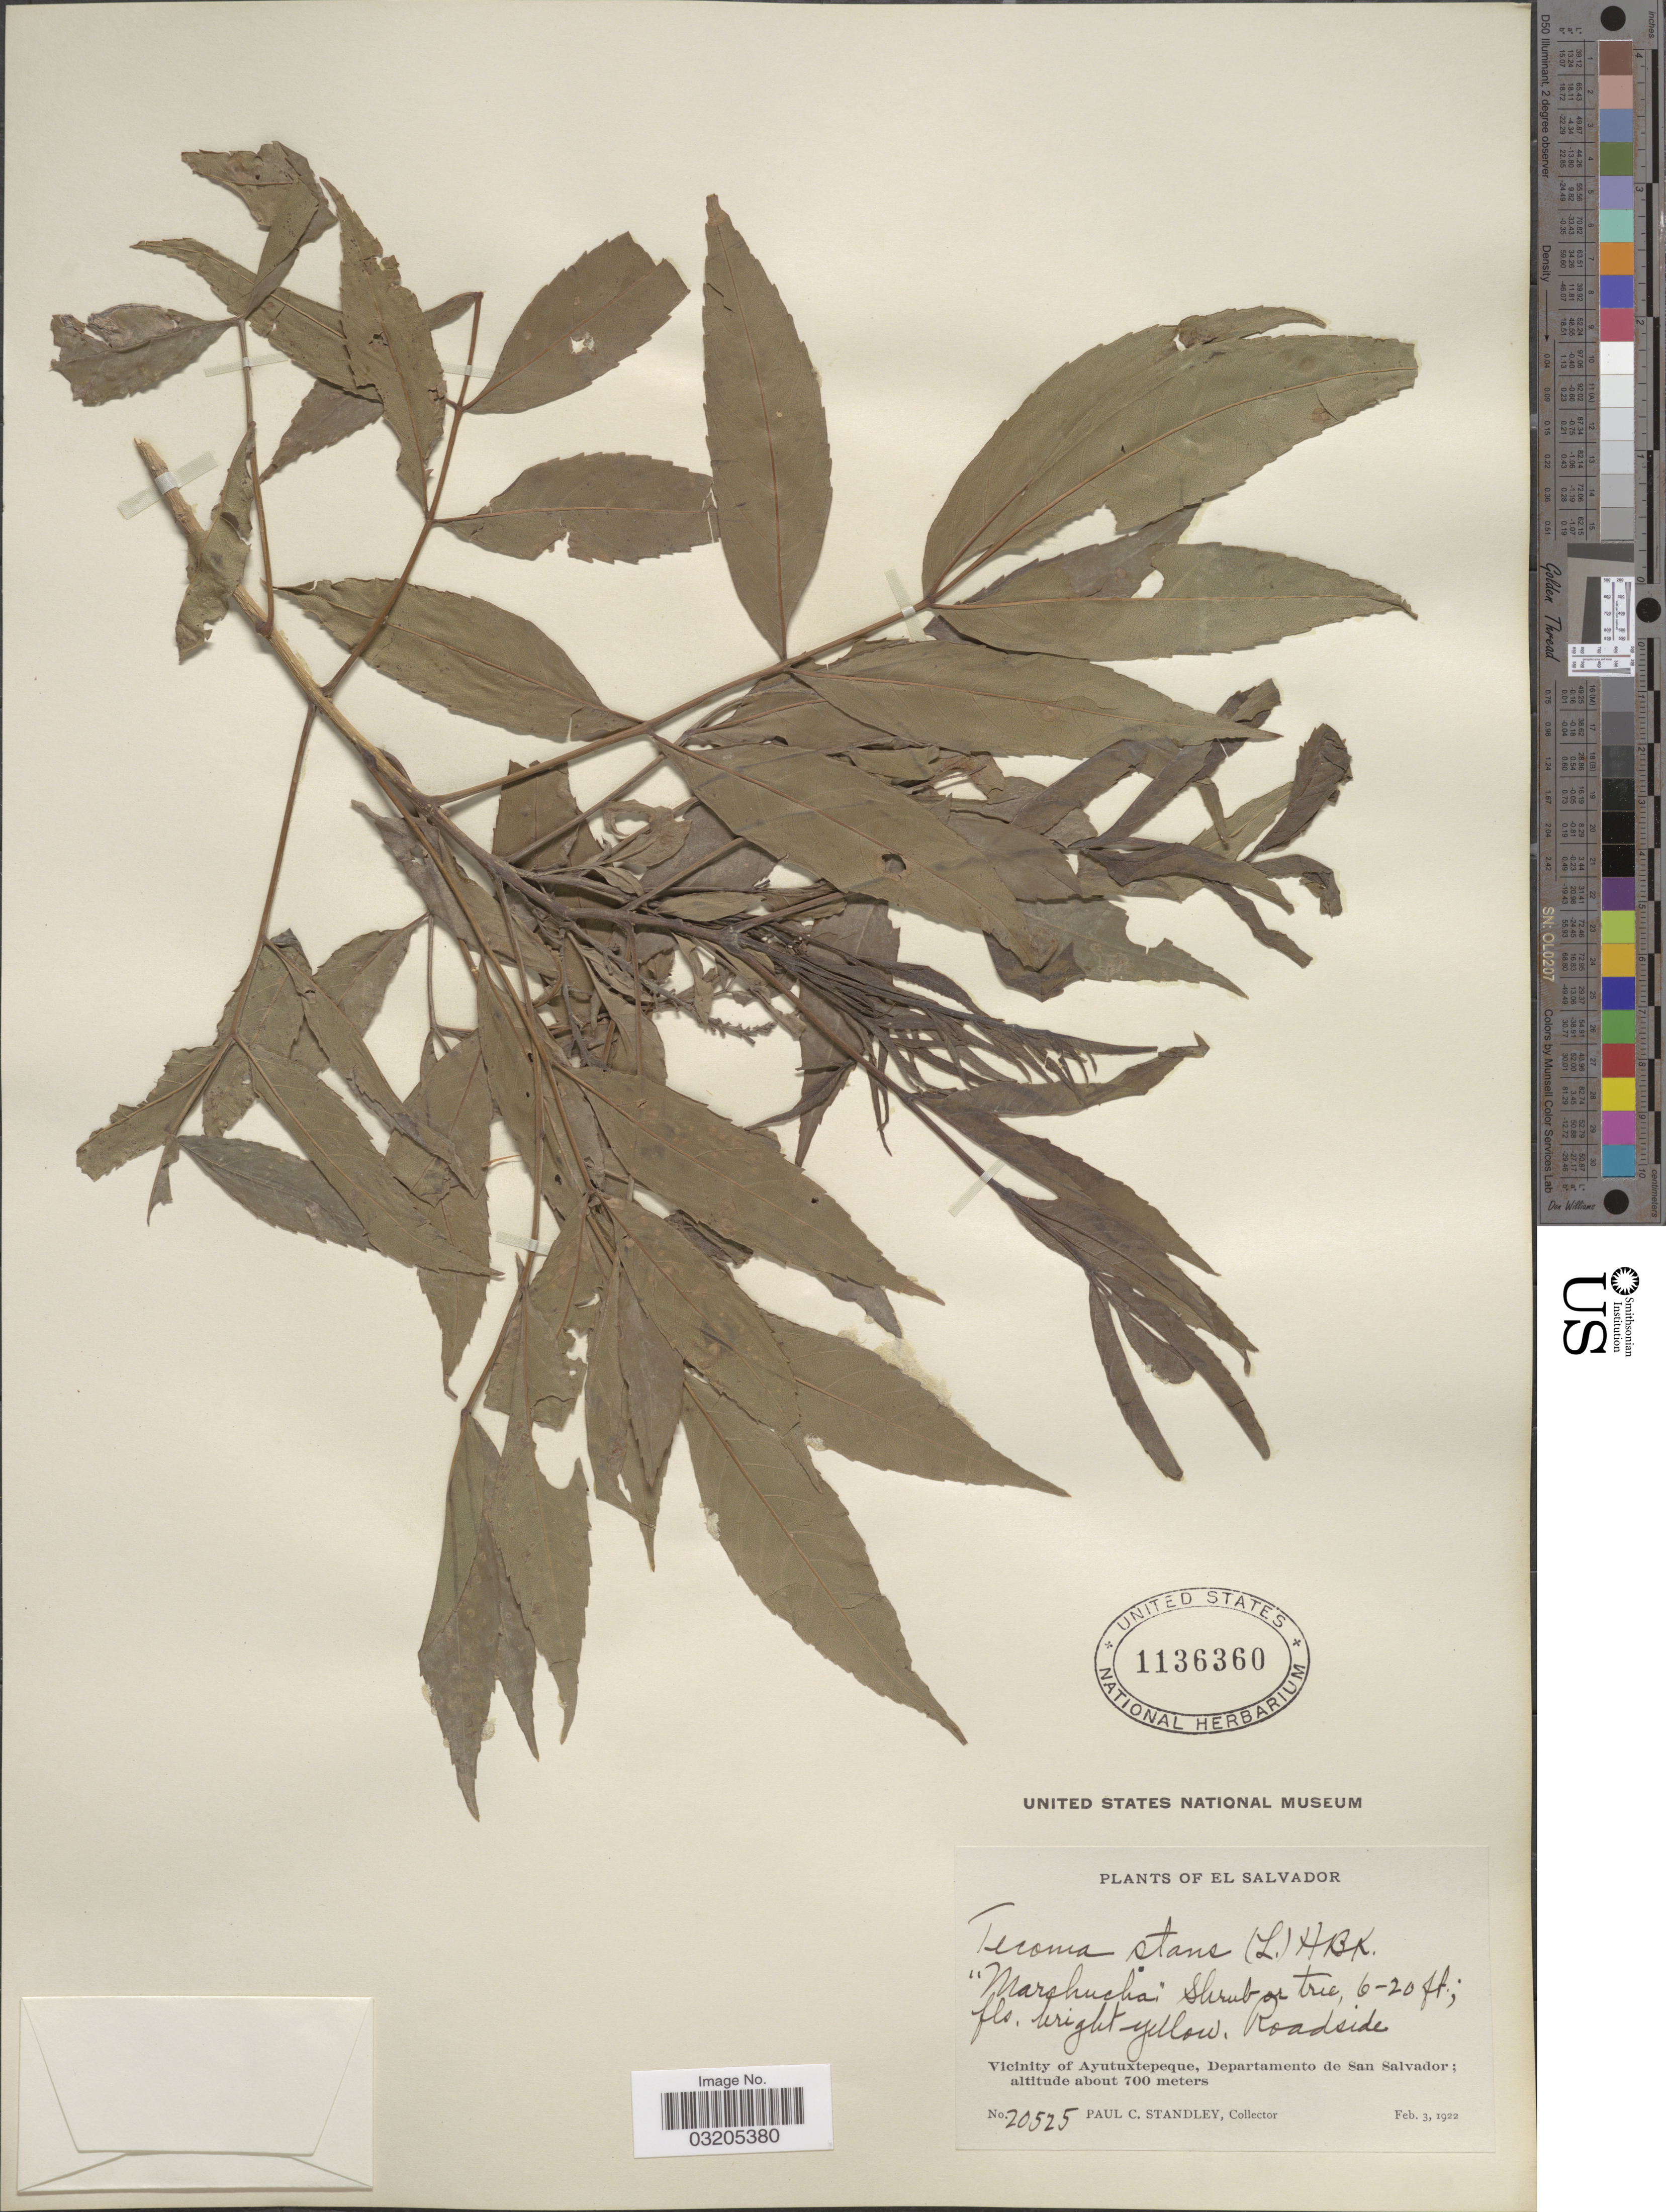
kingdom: Plantae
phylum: Tracheophyta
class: Magnoliopsida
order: Lamiales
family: Bignoniaceae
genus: Tecoma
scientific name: Tecoma stans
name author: (L.) Juss. ex Kunth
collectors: P. C. Standley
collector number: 20525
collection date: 1922-02-03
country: El Salvador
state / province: San Salvador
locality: Vicinity of Ayutuxtepeque, Departamento de San Salvador.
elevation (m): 700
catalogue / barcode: US 1136360